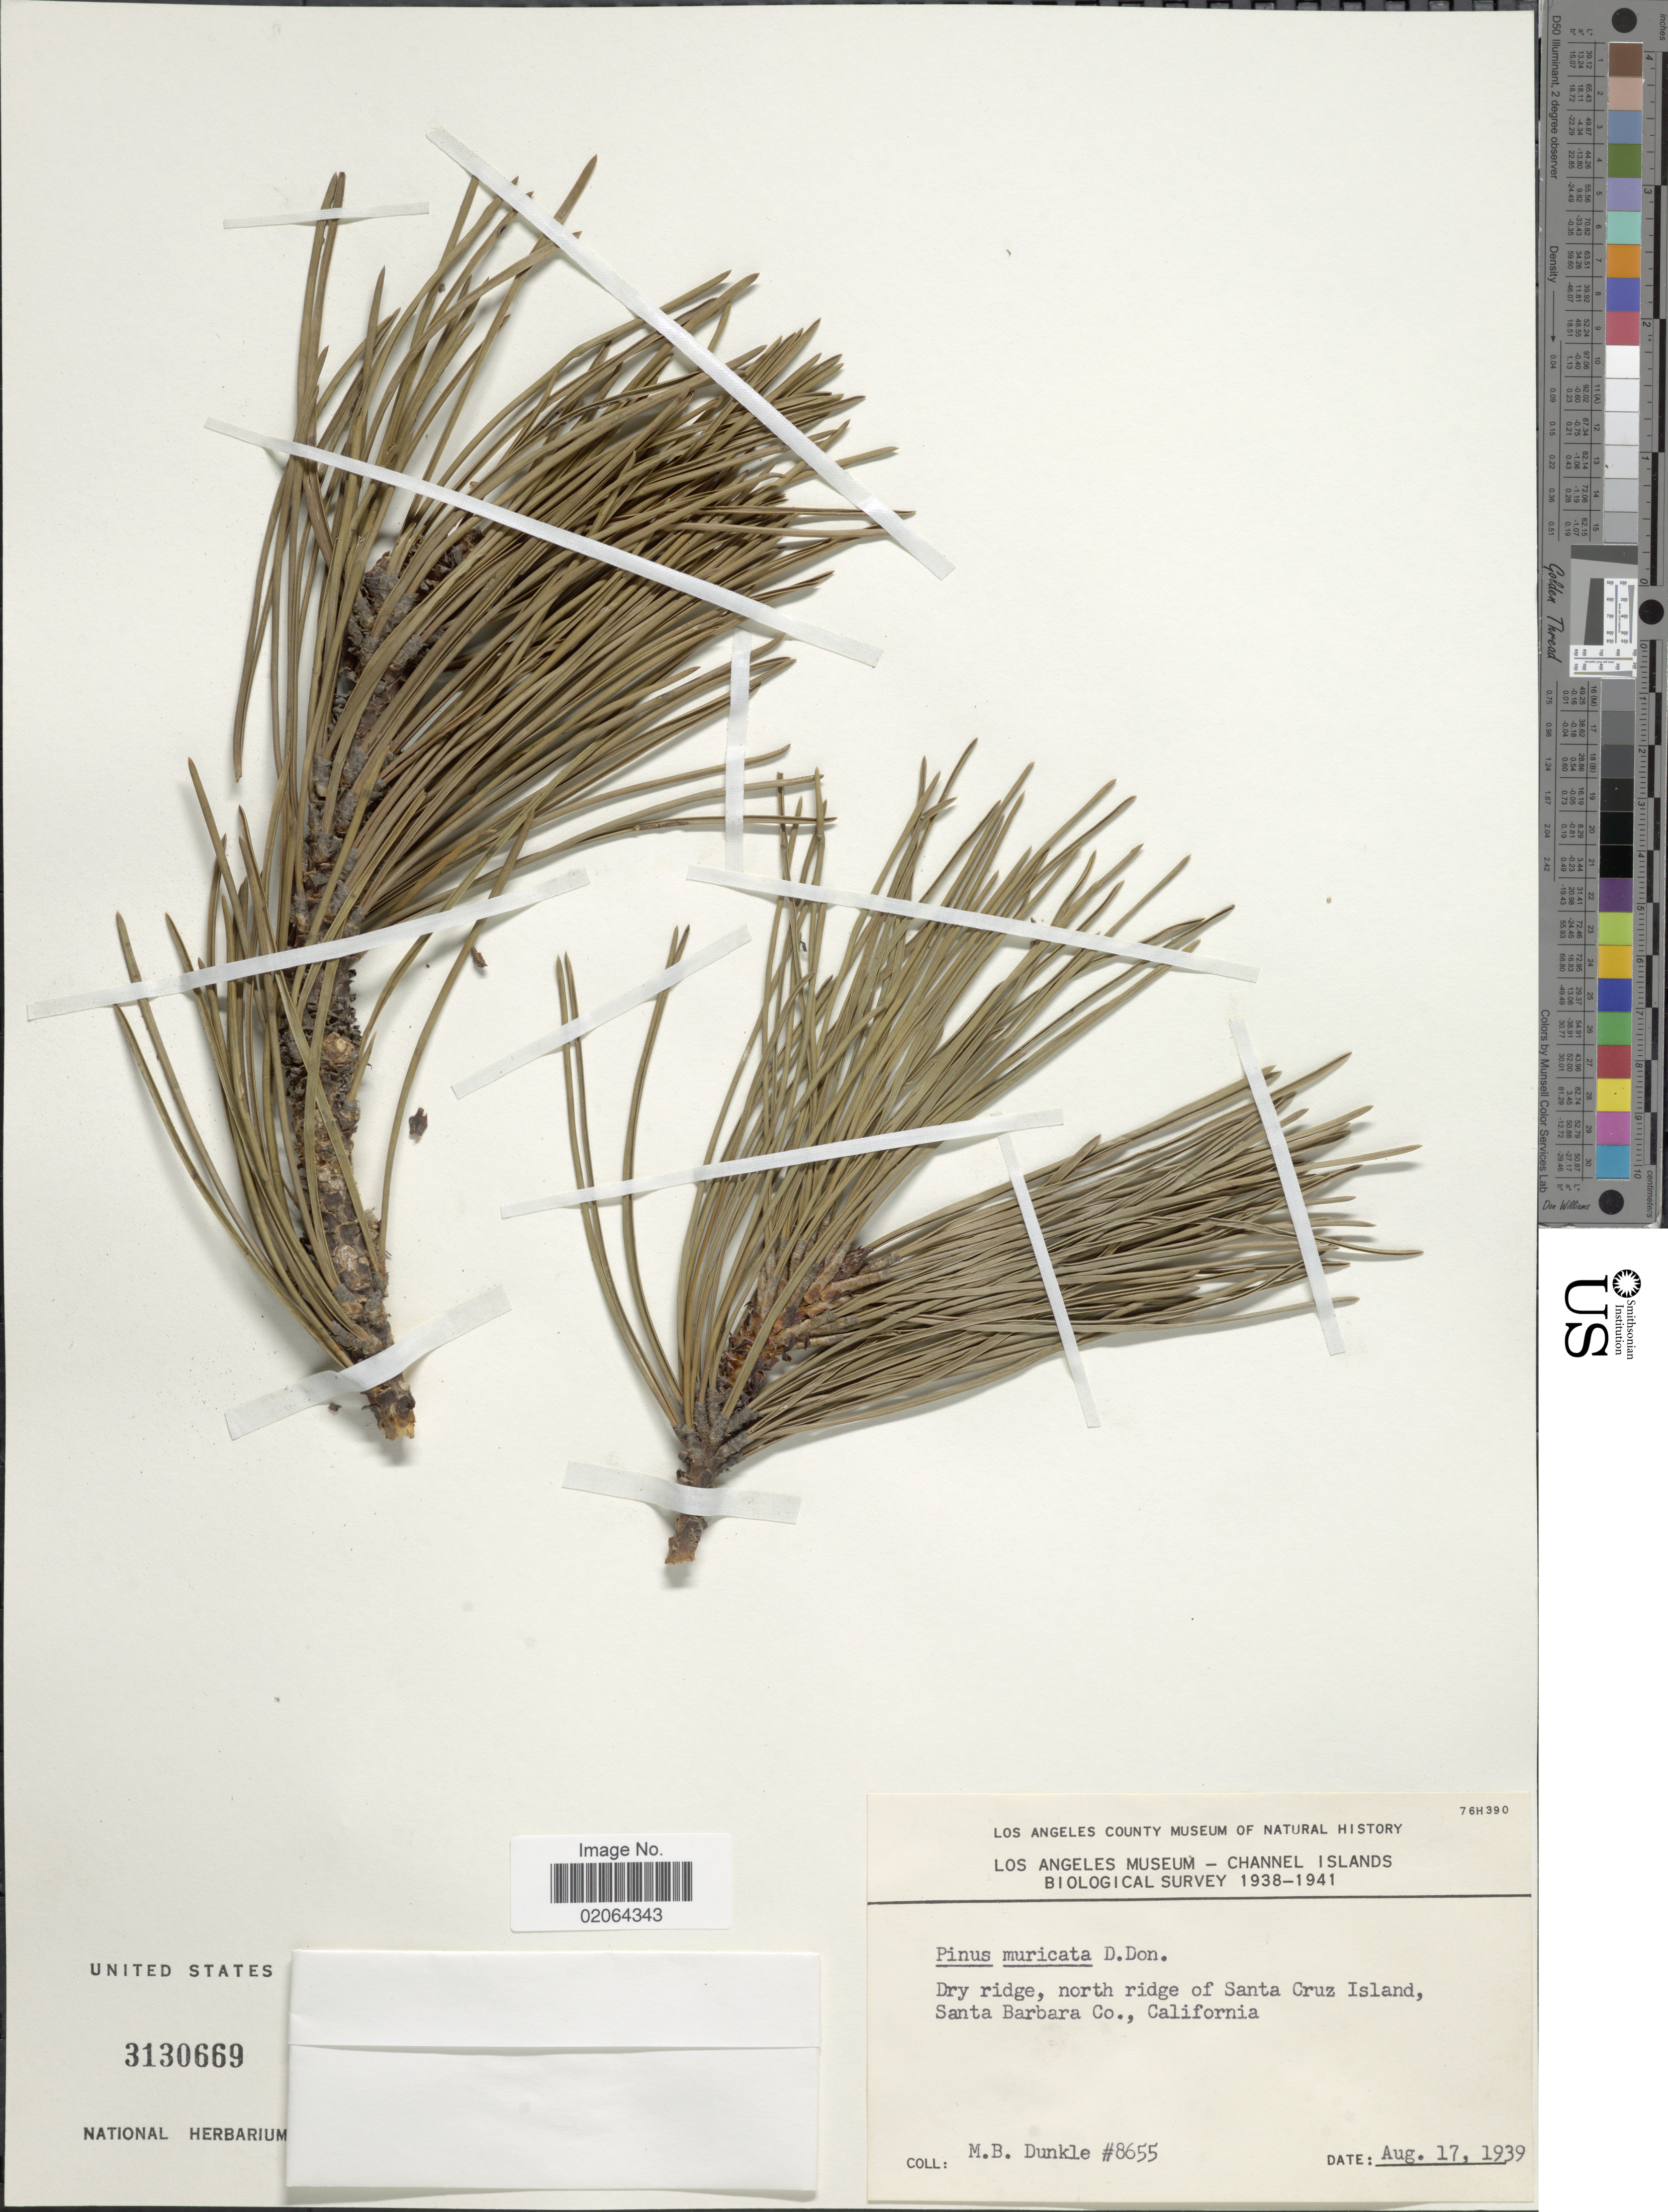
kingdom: Plantae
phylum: Tracheophyta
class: Pinopsida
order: Pinales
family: Pinaceae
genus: Pinus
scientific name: Pinus muricata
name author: D. Don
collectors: M. Dunkle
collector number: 8655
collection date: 1939-08-17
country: United States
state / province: California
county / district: Santa Barbara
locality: North ridge of Santa Cruz Island Santa Barbara Co., California.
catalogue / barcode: US 3130669